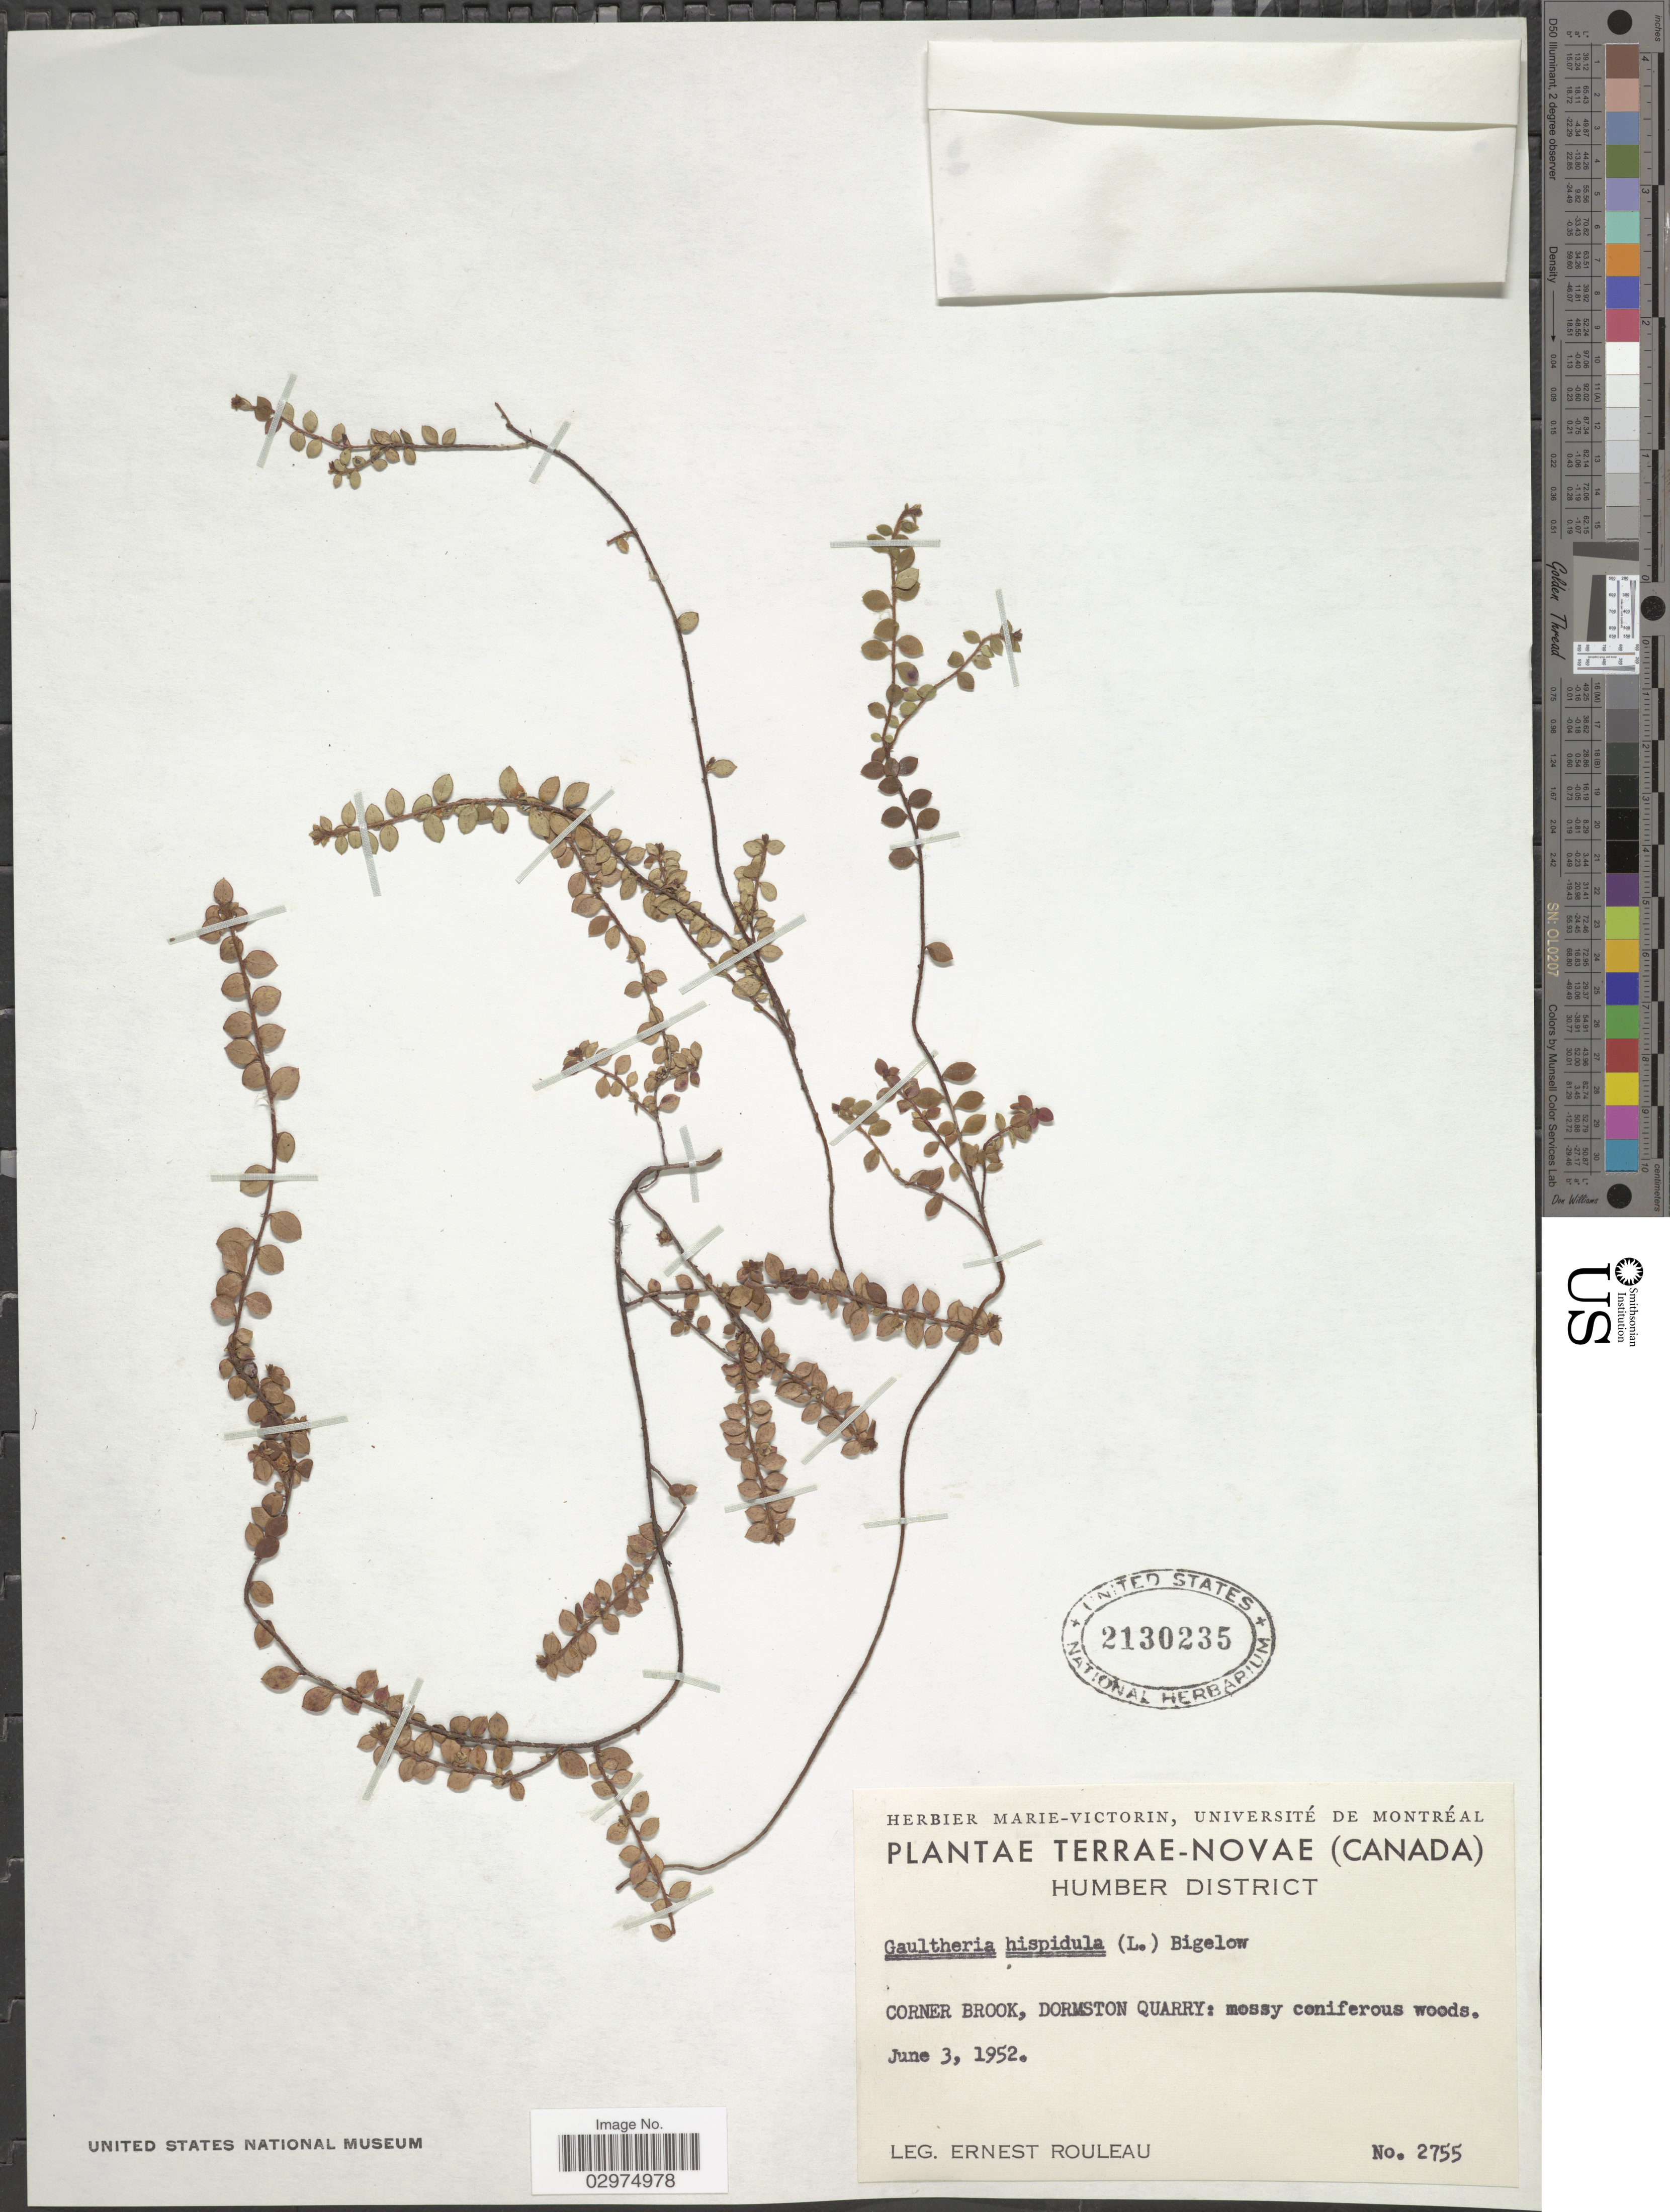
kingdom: Plantae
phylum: Tracheophyta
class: Magnoliopsida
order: Ericales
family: Ericaceae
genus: Gaultheria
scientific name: Gaultheria hispidula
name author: (L.) Muhl. ex Bigelow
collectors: J. Rouleau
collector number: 2755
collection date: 1952-06-03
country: Canada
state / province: Newfoundland and Labrador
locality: Terrae-Novae. Humber District. Corner Brook, Dormston Quarry.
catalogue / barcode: US 2130235